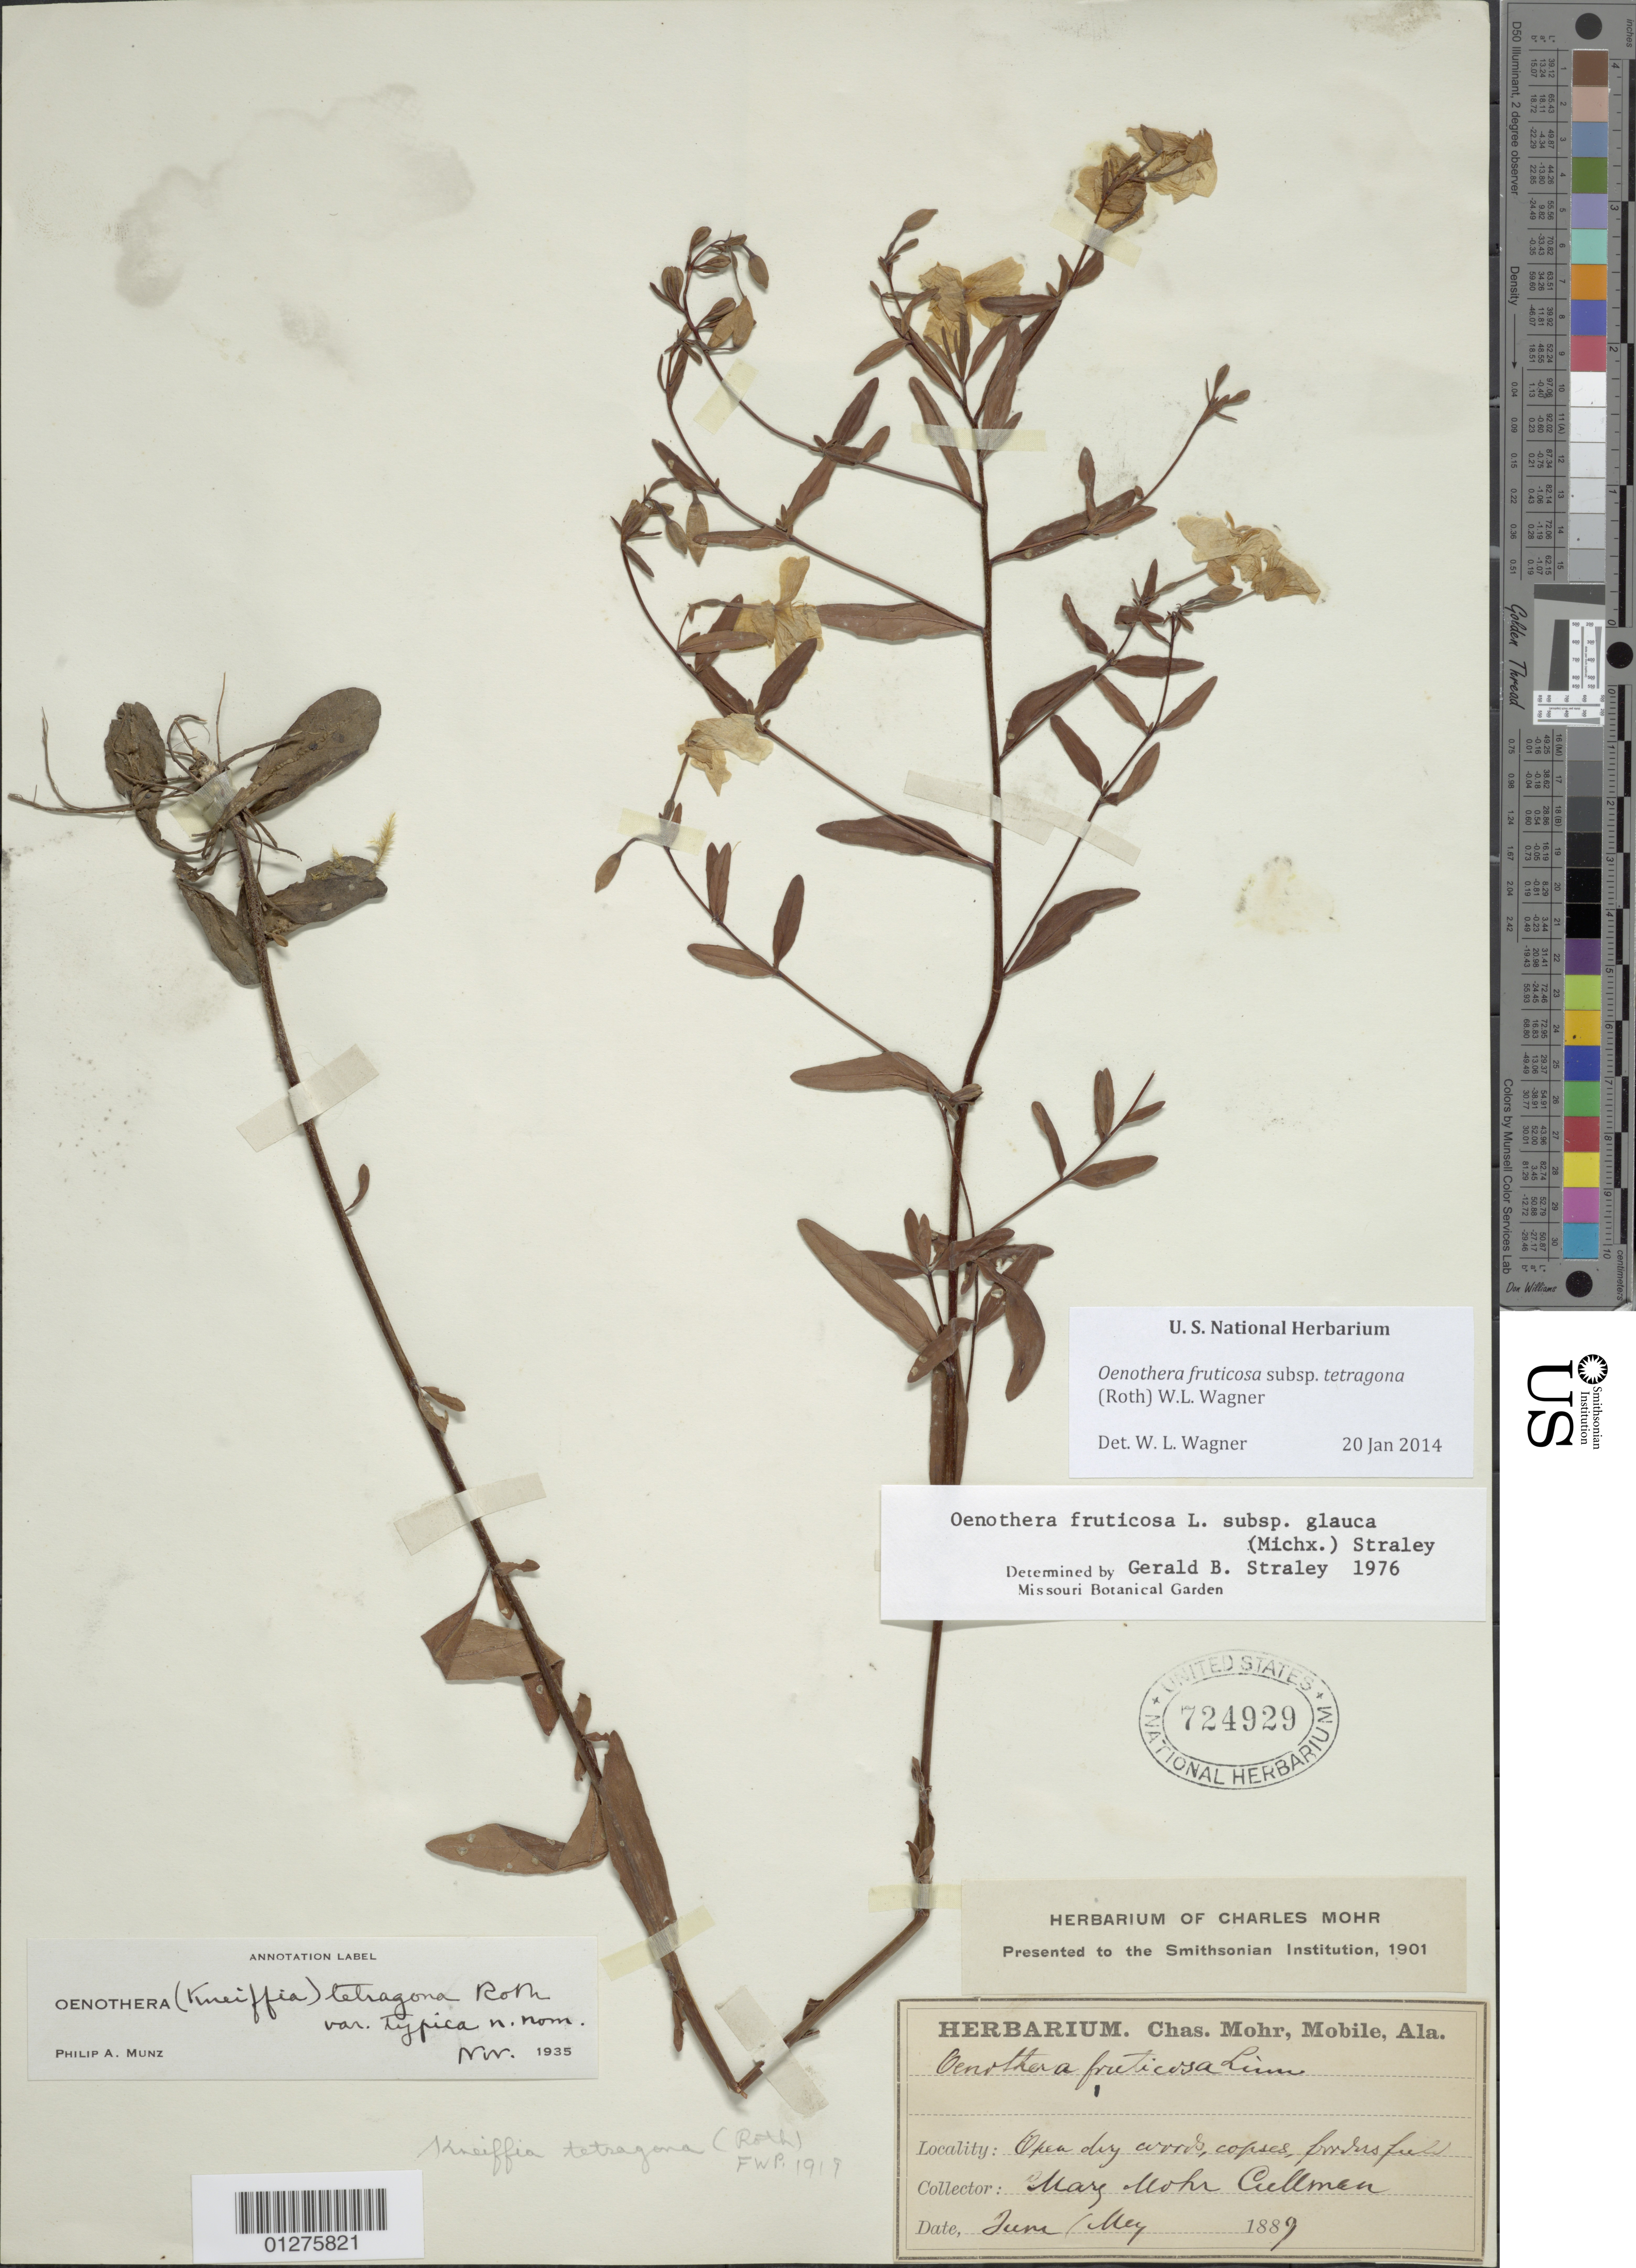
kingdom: Plantae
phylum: Tracheophyta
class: Magnoliopsida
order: Myrtales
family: Onagraceae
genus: Oenothera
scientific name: Oenothera fruticosa subsp. tetragona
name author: (Roth) W.L. Wagner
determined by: Wagner, W. L., (BOT), Smithsonian Institution - National Museum of Natural History (UNITED STATES)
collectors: M. Mohr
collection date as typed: Jun/May 1889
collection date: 1889-05/1889-06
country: United States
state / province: Alabama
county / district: Cullman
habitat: Open dry woods.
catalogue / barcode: US 724929